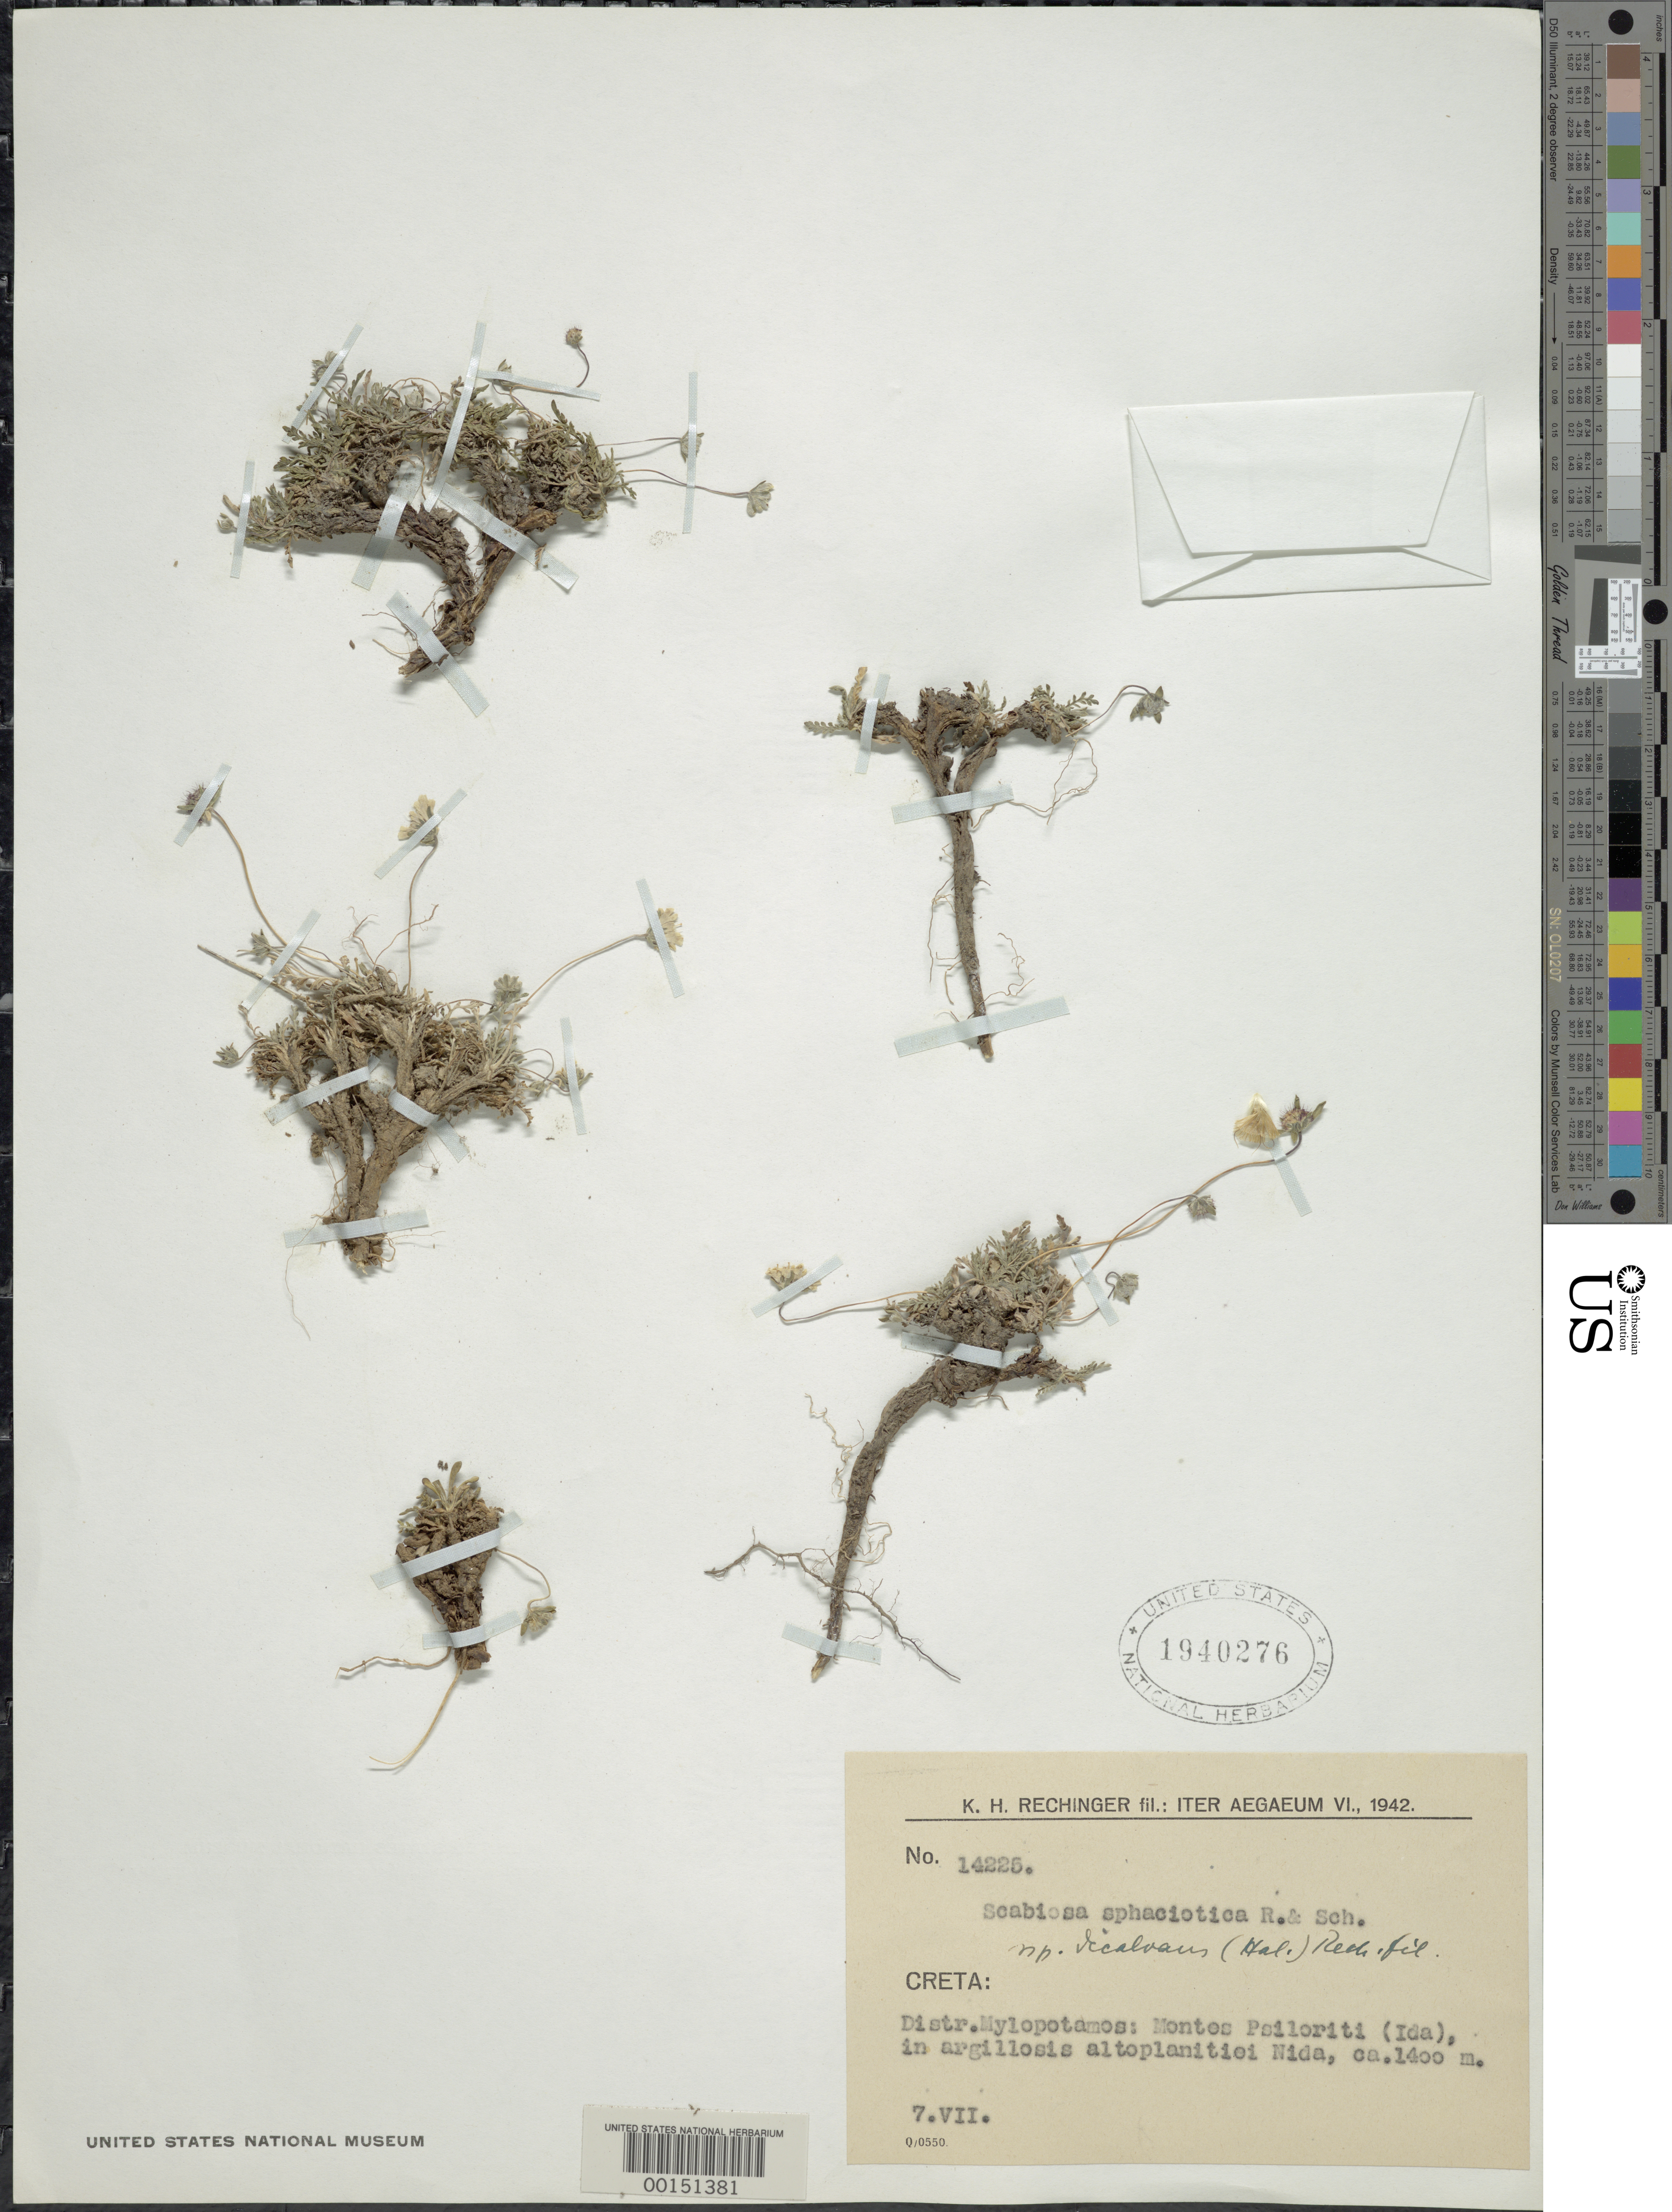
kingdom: Plantae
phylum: Tracheophyta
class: Magnoliopsida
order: Dipsacales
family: Caprifoliaceae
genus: Scabiosa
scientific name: Scabiosa sphaciotica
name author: Roem. & Schult.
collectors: K. H. Rechinger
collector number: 14225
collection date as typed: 07 Jul 1942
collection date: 1942-07-07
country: Greece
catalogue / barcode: US 1940276